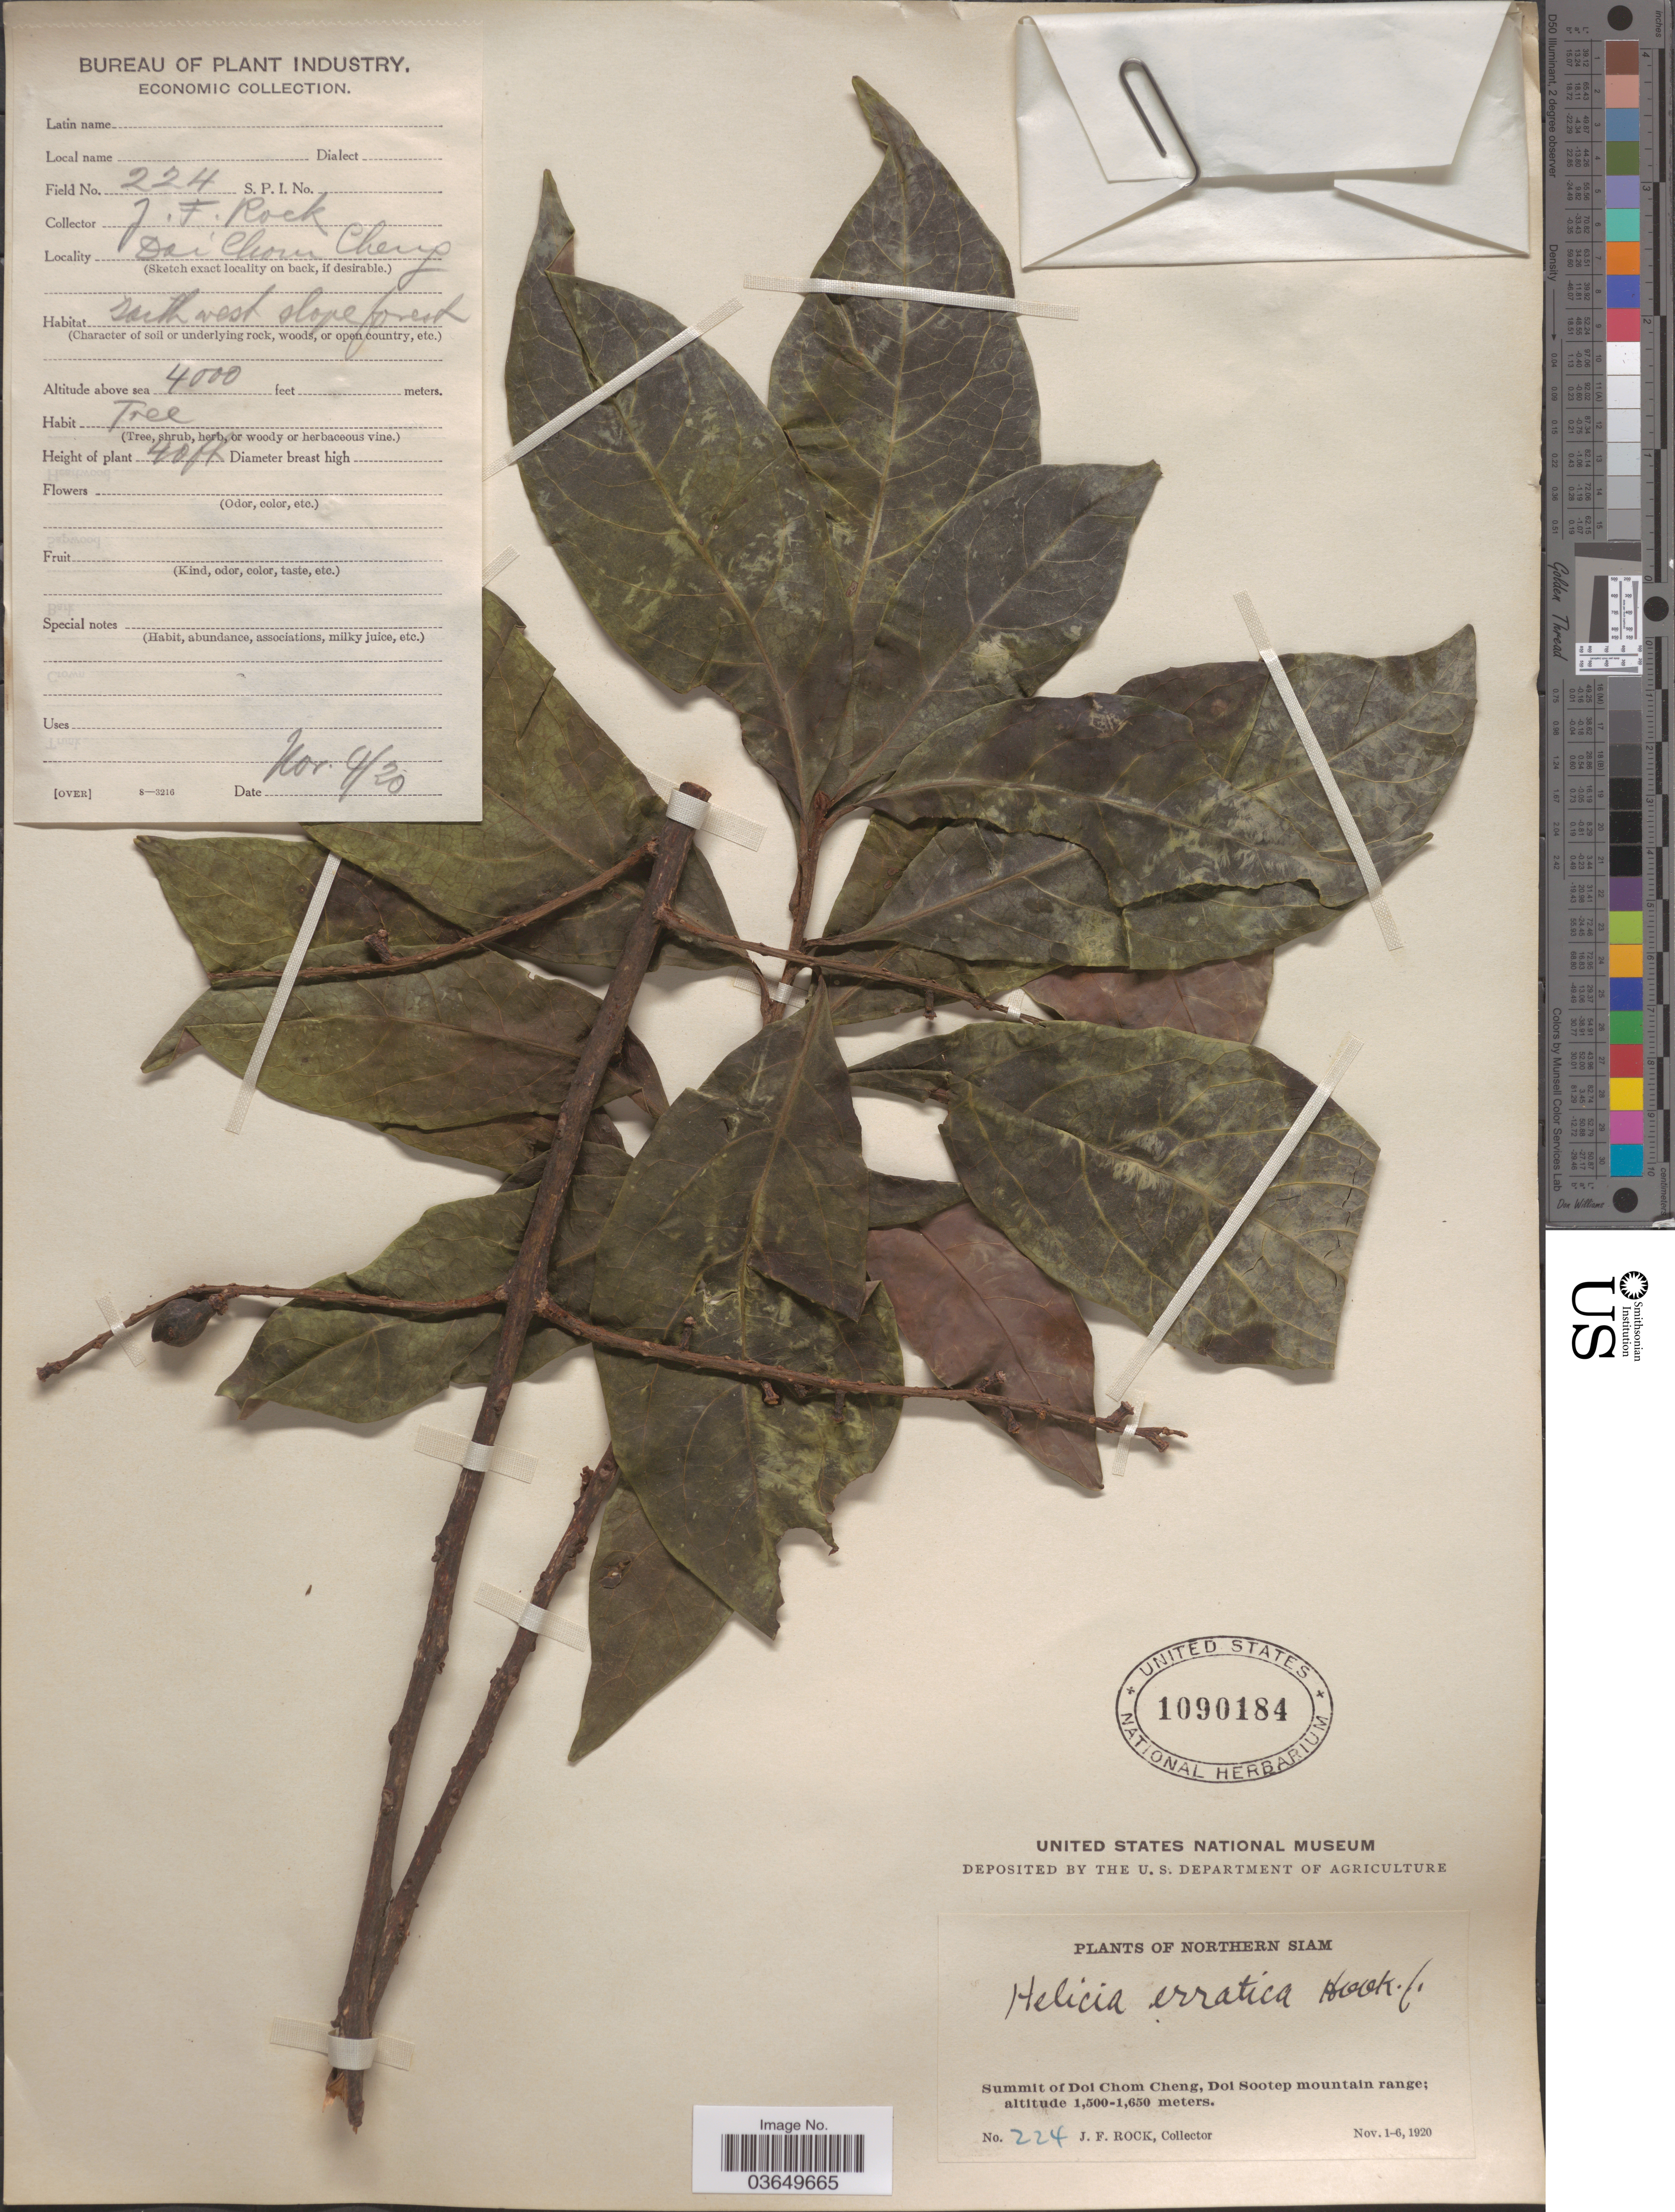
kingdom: Plantae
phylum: Tracheophyta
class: Magnoliopsida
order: Proteales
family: Proteaceae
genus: Helicia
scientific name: Helicia erratica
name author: Hook. f.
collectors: J. Rock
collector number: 224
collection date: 1920-11-09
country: Thailand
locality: Northern Siam. Summit of Doi Chom Cheng, Doi Sootep mountain range.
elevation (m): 1219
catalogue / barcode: US 1090184